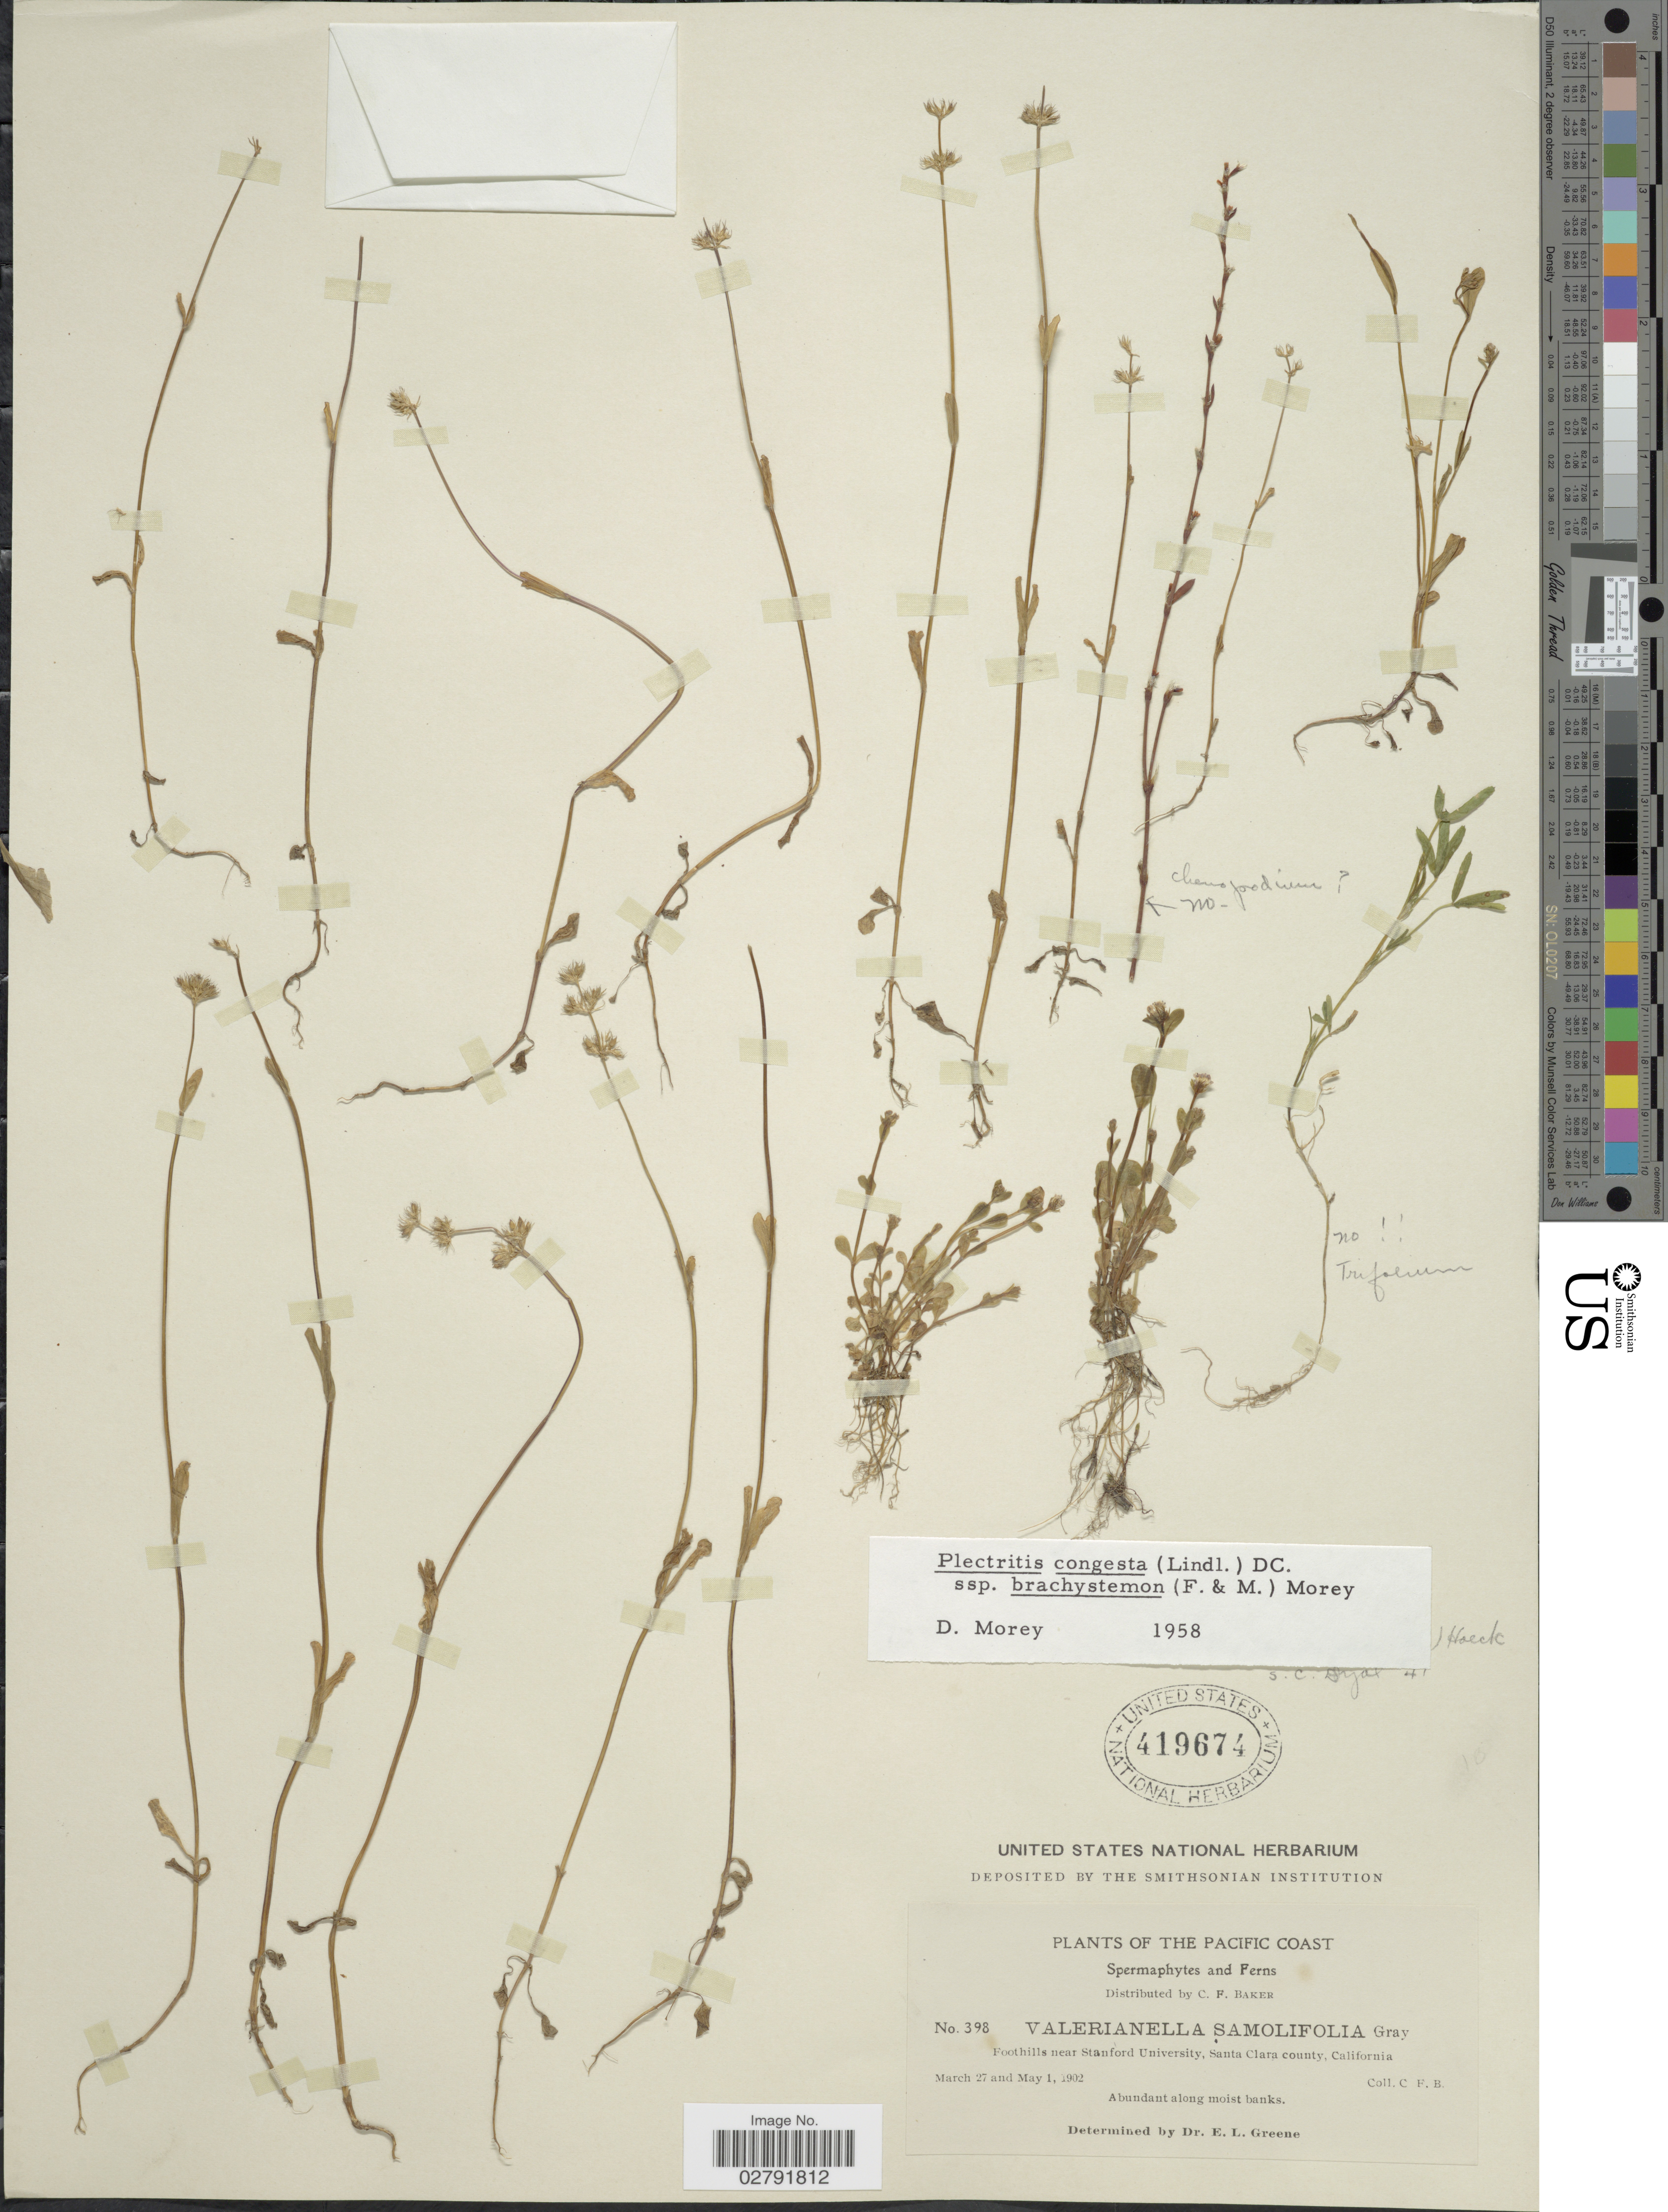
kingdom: Plantae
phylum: Tracheophyta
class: Magnoliopsida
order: Dipsacales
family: Caprifoliaceae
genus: Plectritis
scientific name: Plectritis congesta subsp. brachystemon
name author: (Fisch. & C.A. Mey.) Morey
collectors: C. F. Baker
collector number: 398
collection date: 1902-03-27/1902-05-01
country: United States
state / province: California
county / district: Santa Clara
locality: The Pacific Coast. Foothills near Stanford University, Santa Clara county.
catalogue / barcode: US 419674